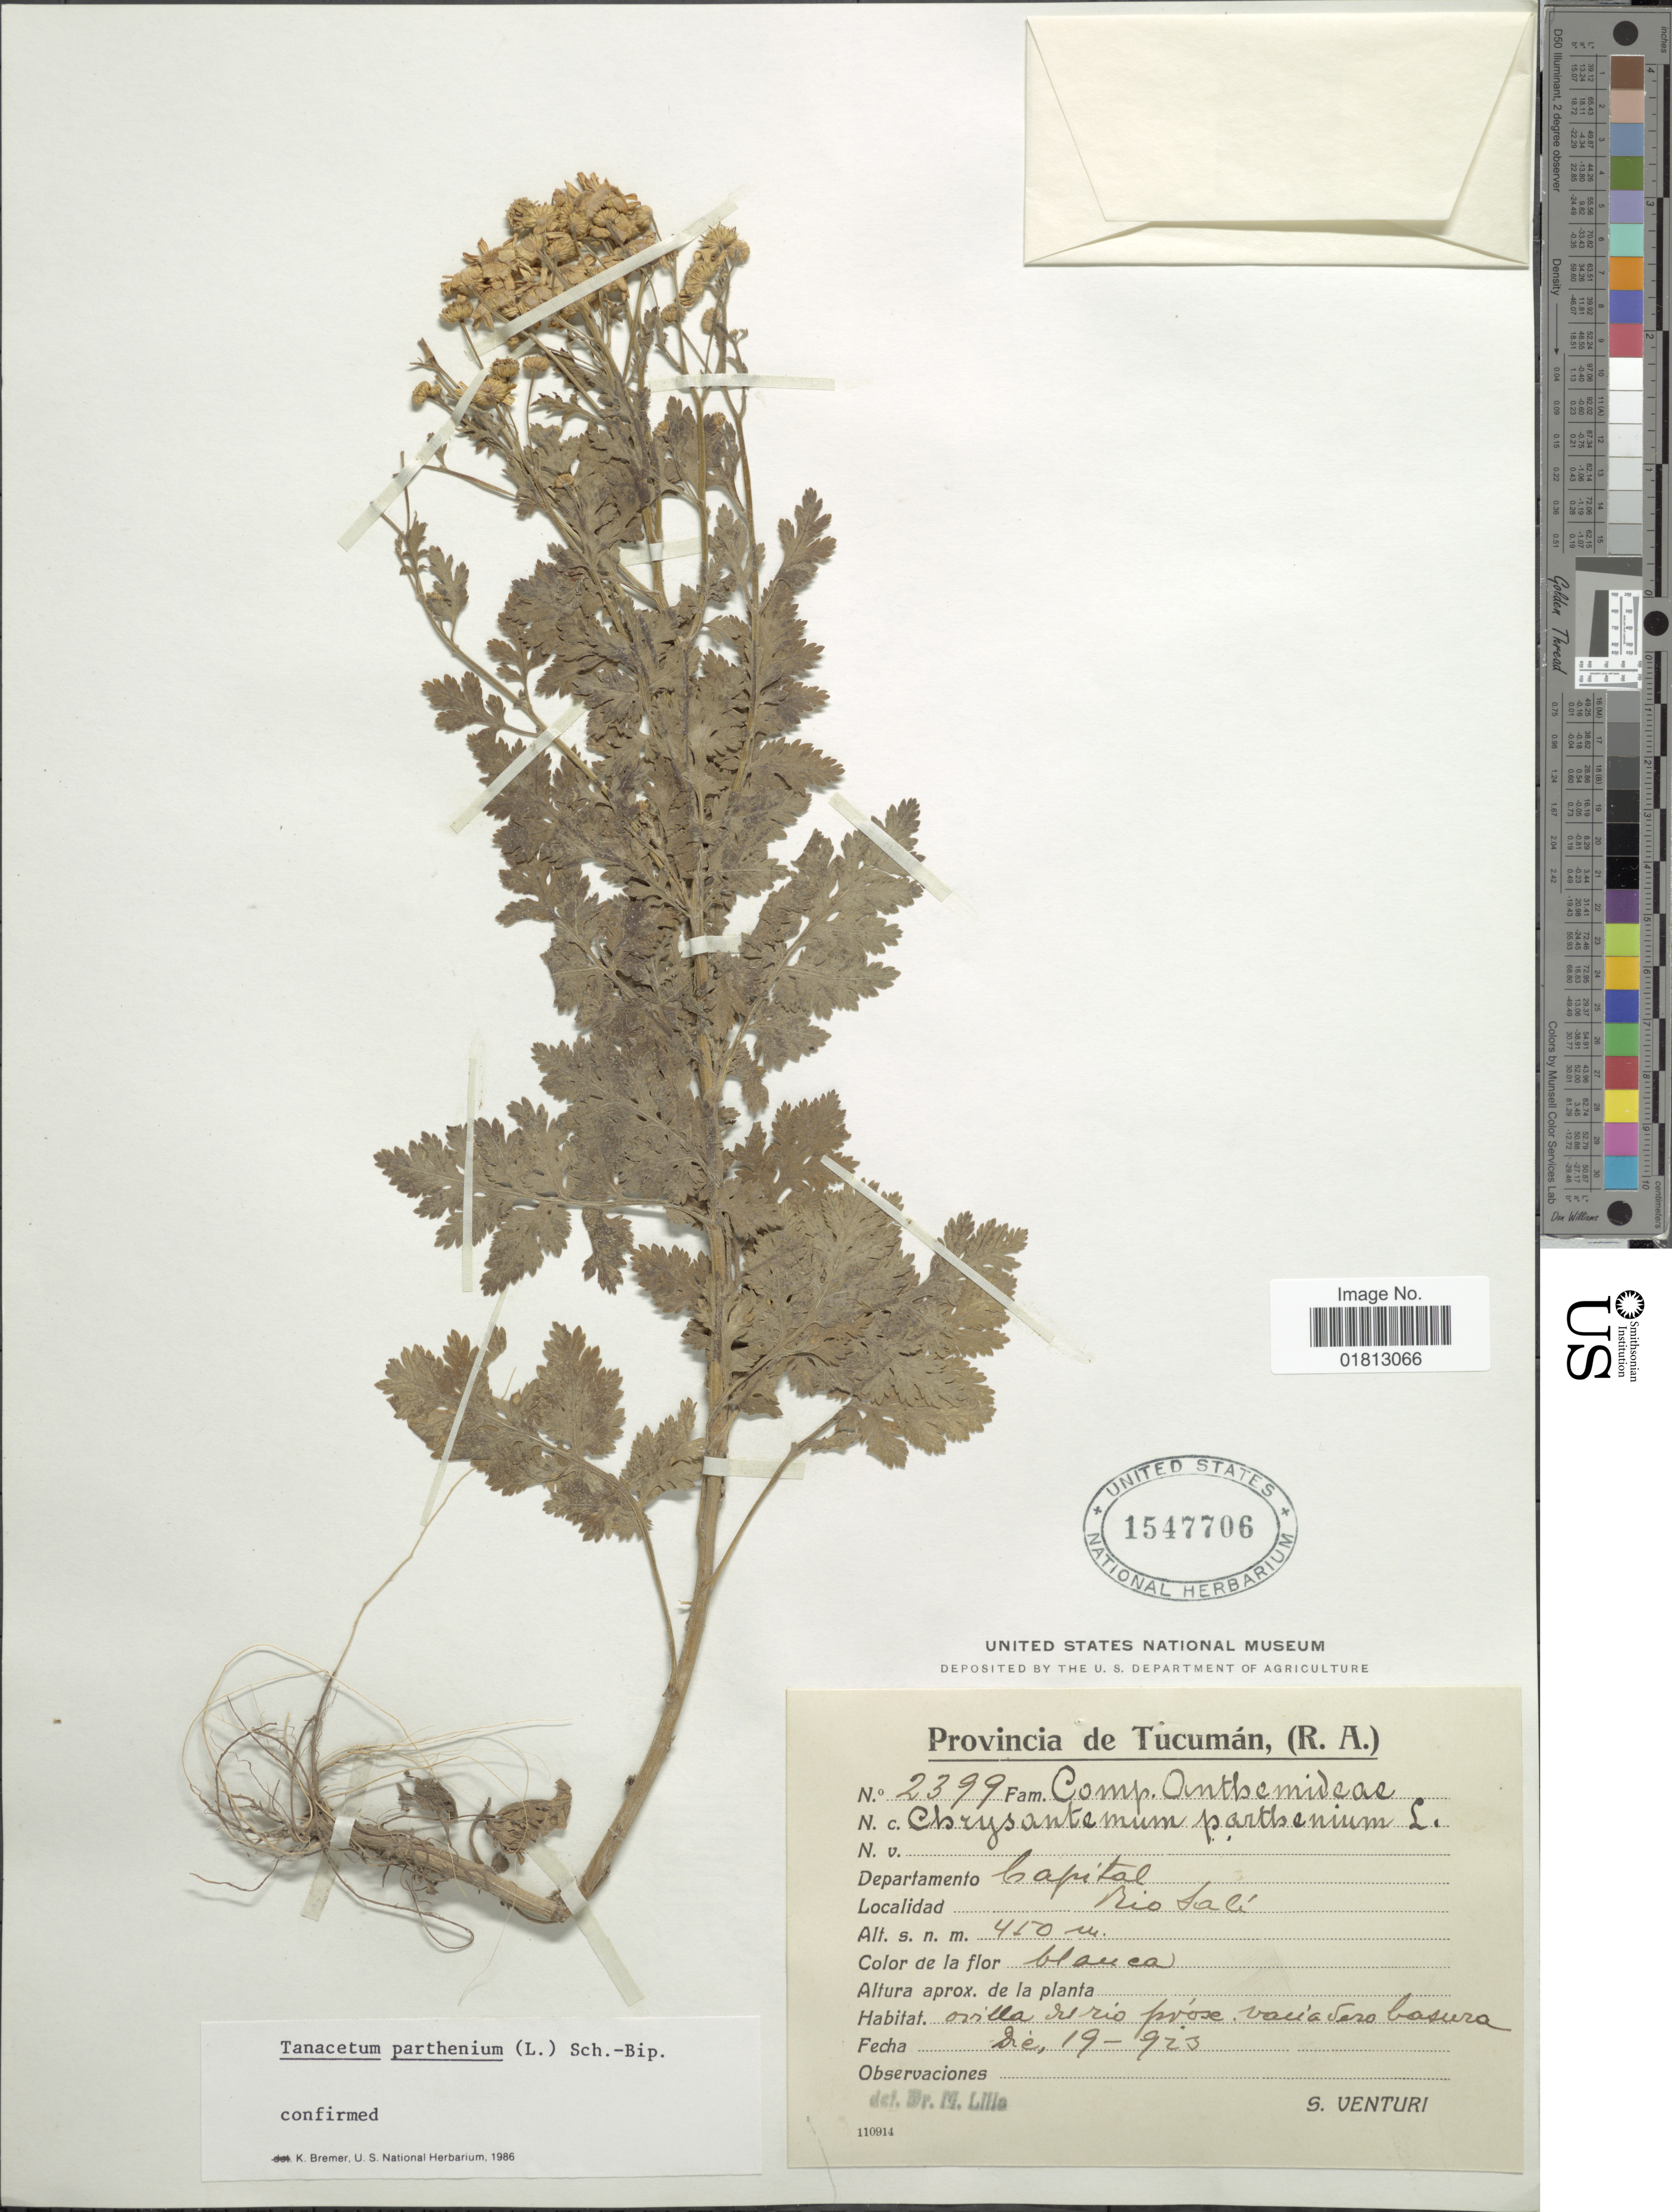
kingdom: Plantae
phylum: Tracheophyta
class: Magnoliopsida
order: Asterales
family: Asteraceae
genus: Tanacetum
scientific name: Tanacetum parthenium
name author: (L.) Sch. Bip.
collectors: S. Venturi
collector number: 2399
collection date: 1923-12-19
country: Argentina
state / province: Tucuman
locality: Provincia de Tucuman, (R.A.) Departamento Capital, Rio Sali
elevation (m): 450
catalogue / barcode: US 1547706